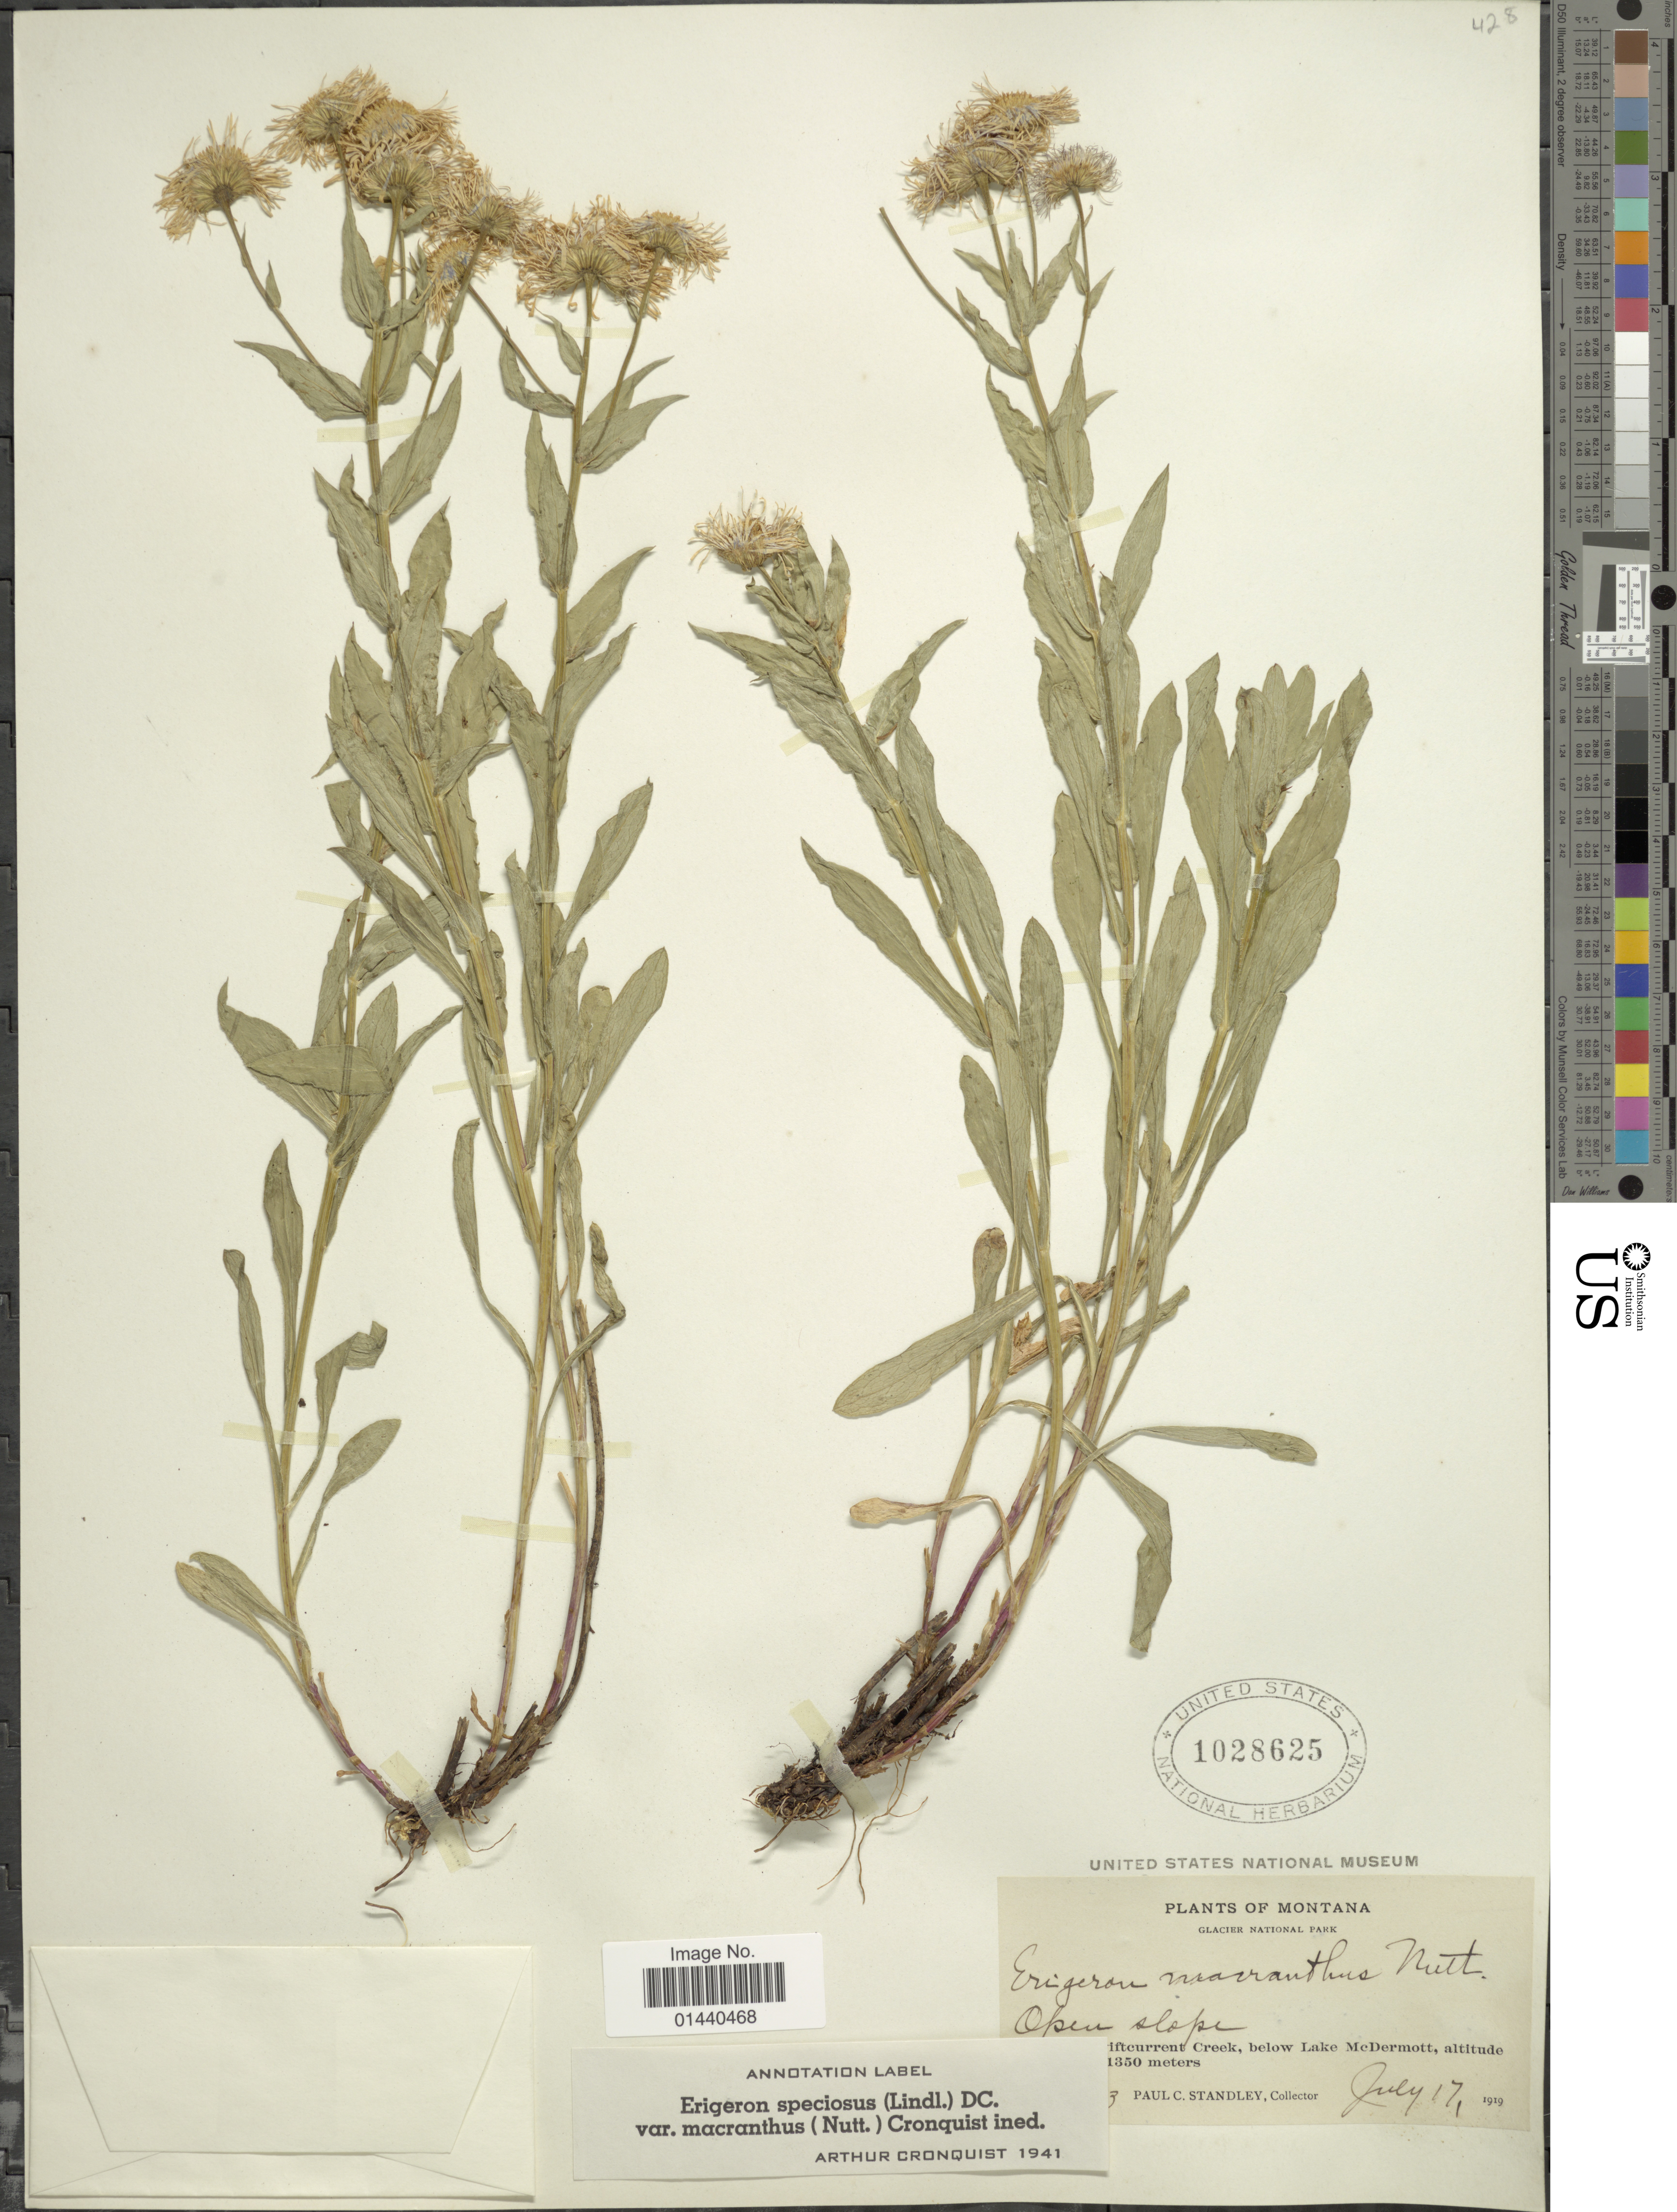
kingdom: Plantae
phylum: Tracheophyta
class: Magnoliopsida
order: Asterales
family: Asteraceae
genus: Erigeron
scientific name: Erigeron speciosus var. macranthus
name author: (Nutt.) Cronq.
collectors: P. C. Standley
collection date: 1919-07-17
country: United States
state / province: Montana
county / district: Glacier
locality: Swiftcurrent Creek, below Lake McDermott.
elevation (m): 1350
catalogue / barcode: US 1028625